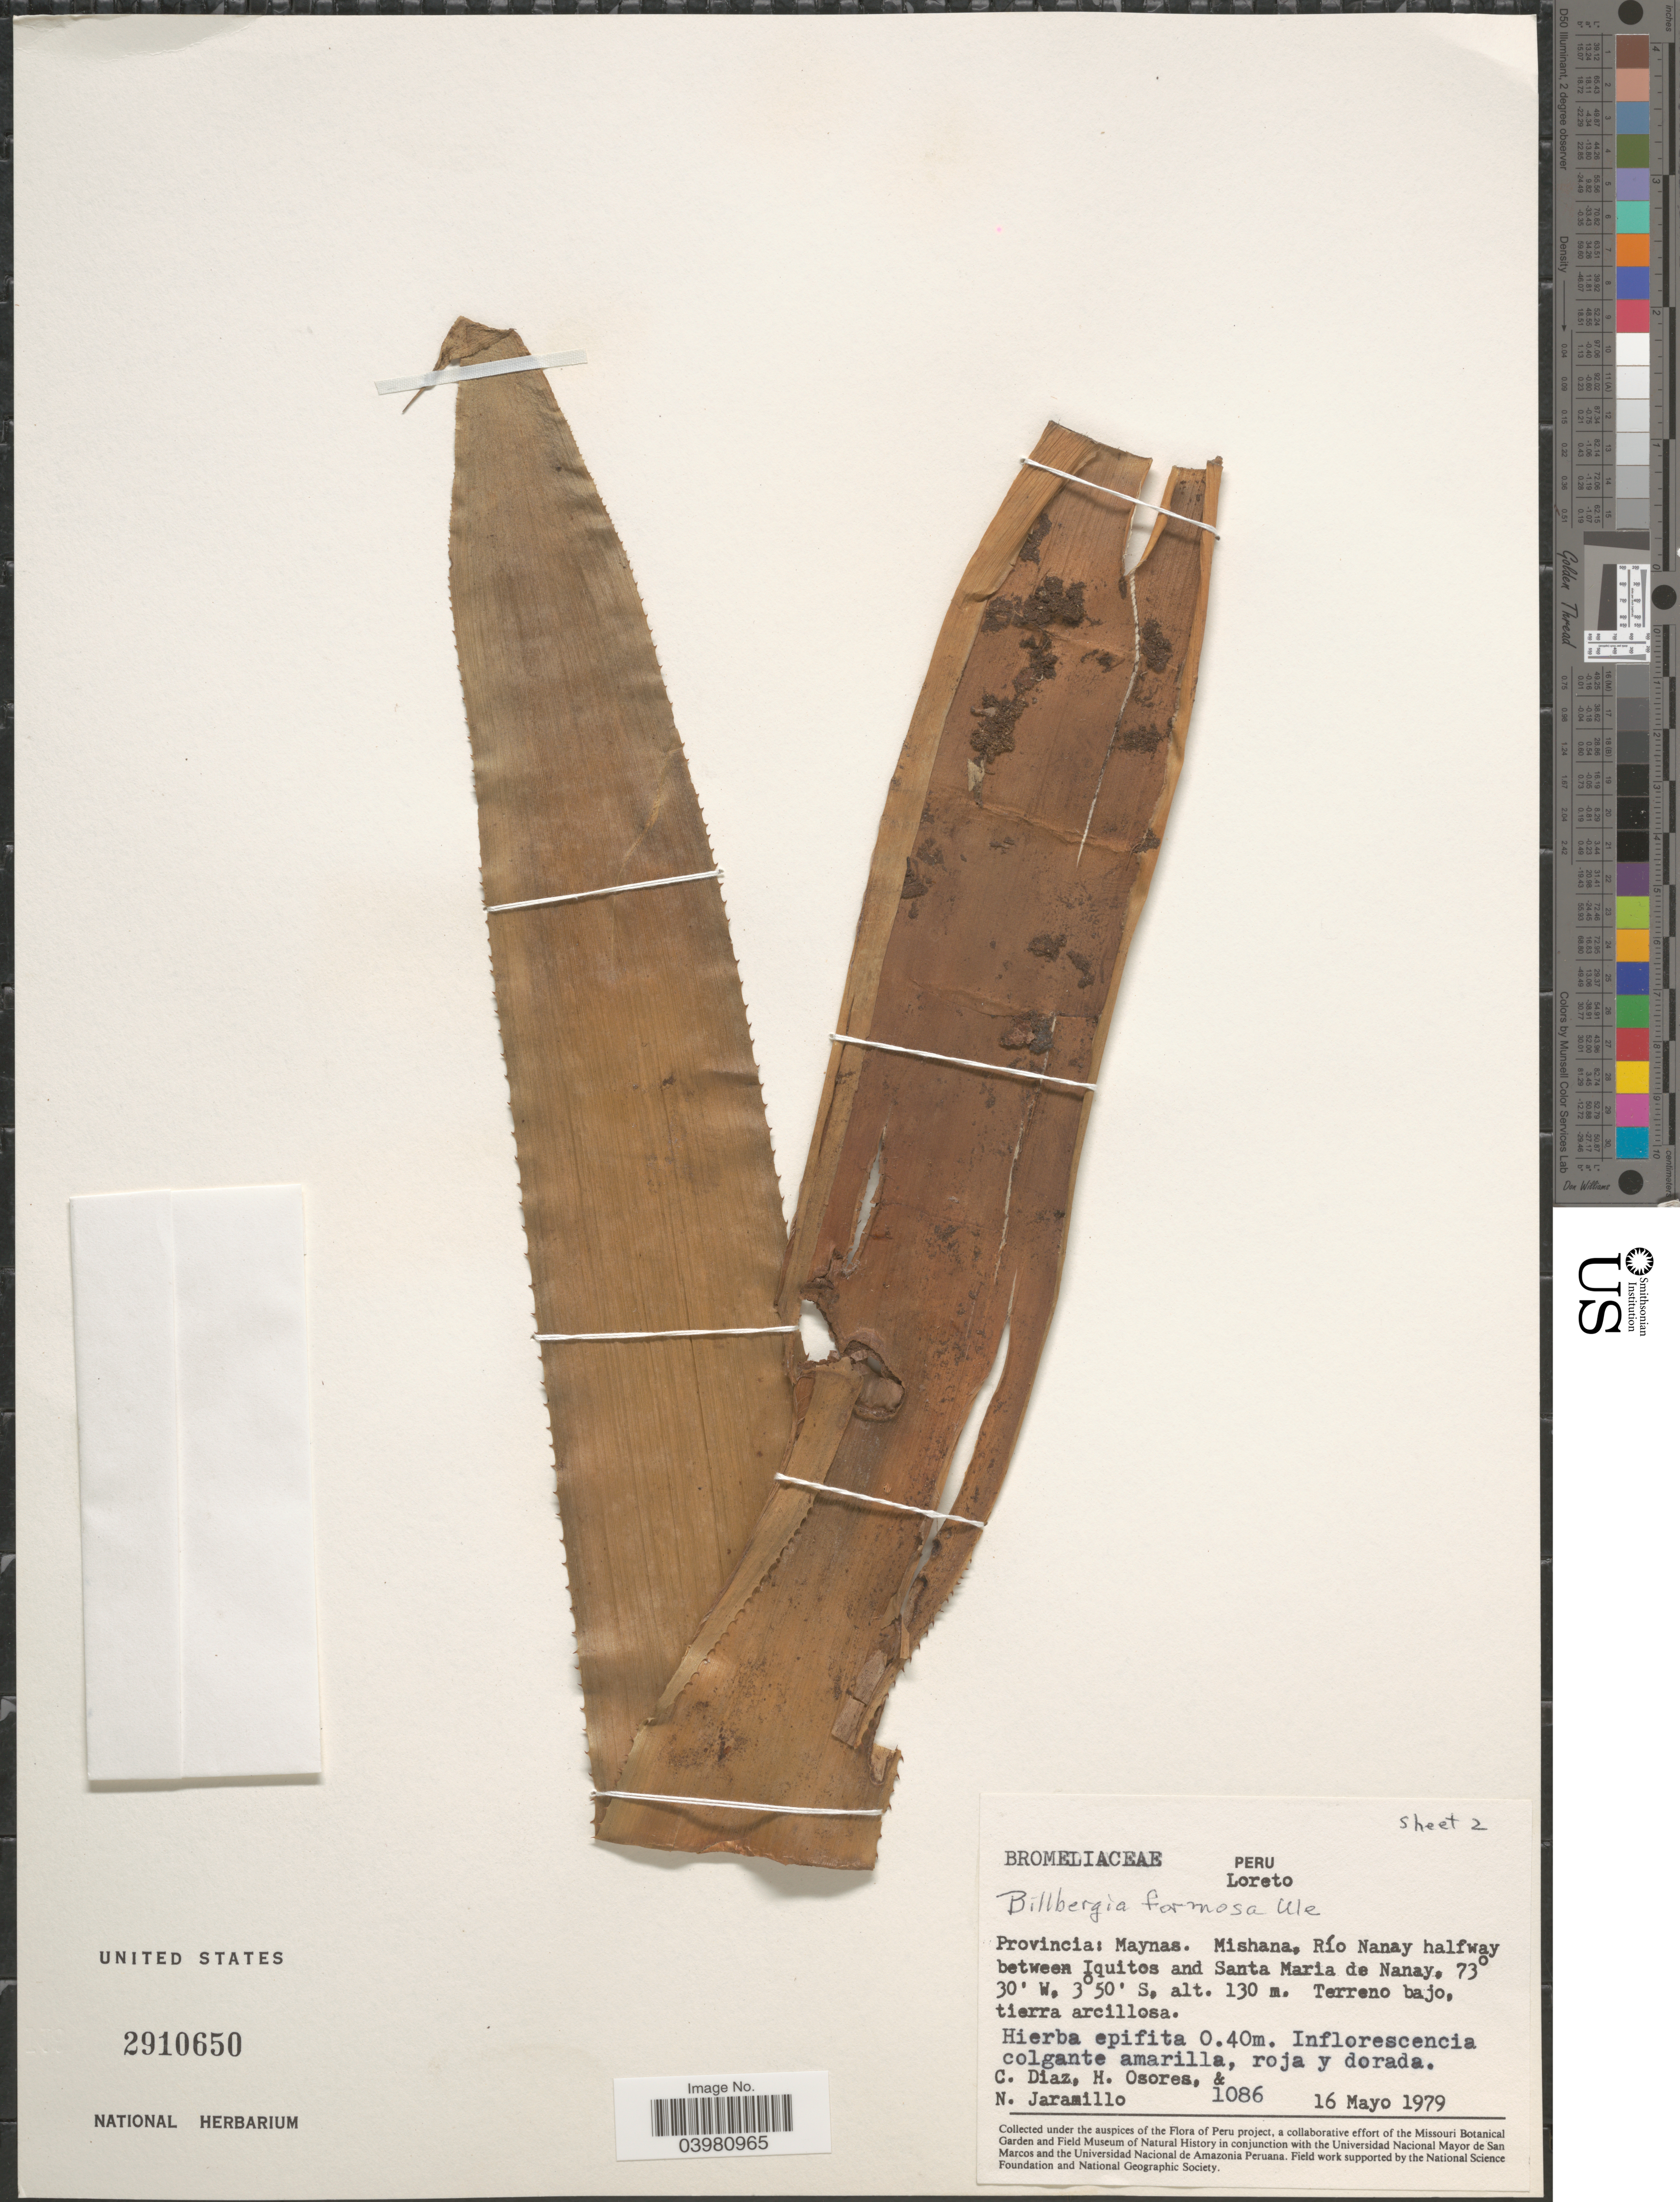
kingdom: Plantae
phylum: Tracheophyta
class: Liliopsida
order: Poales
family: Bromeliaceae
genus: Billbergia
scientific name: Billbergia formosa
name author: Ule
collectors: C. Díaz, H. Osores & N. Jaramillo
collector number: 1086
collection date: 1979-05-16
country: Peru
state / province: Loreto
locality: Provincia: Maynas. Mishana, Río Nanay halfway between Iquitos and Santa Maria de Nanay.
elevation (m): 130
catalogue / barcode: US 2910650